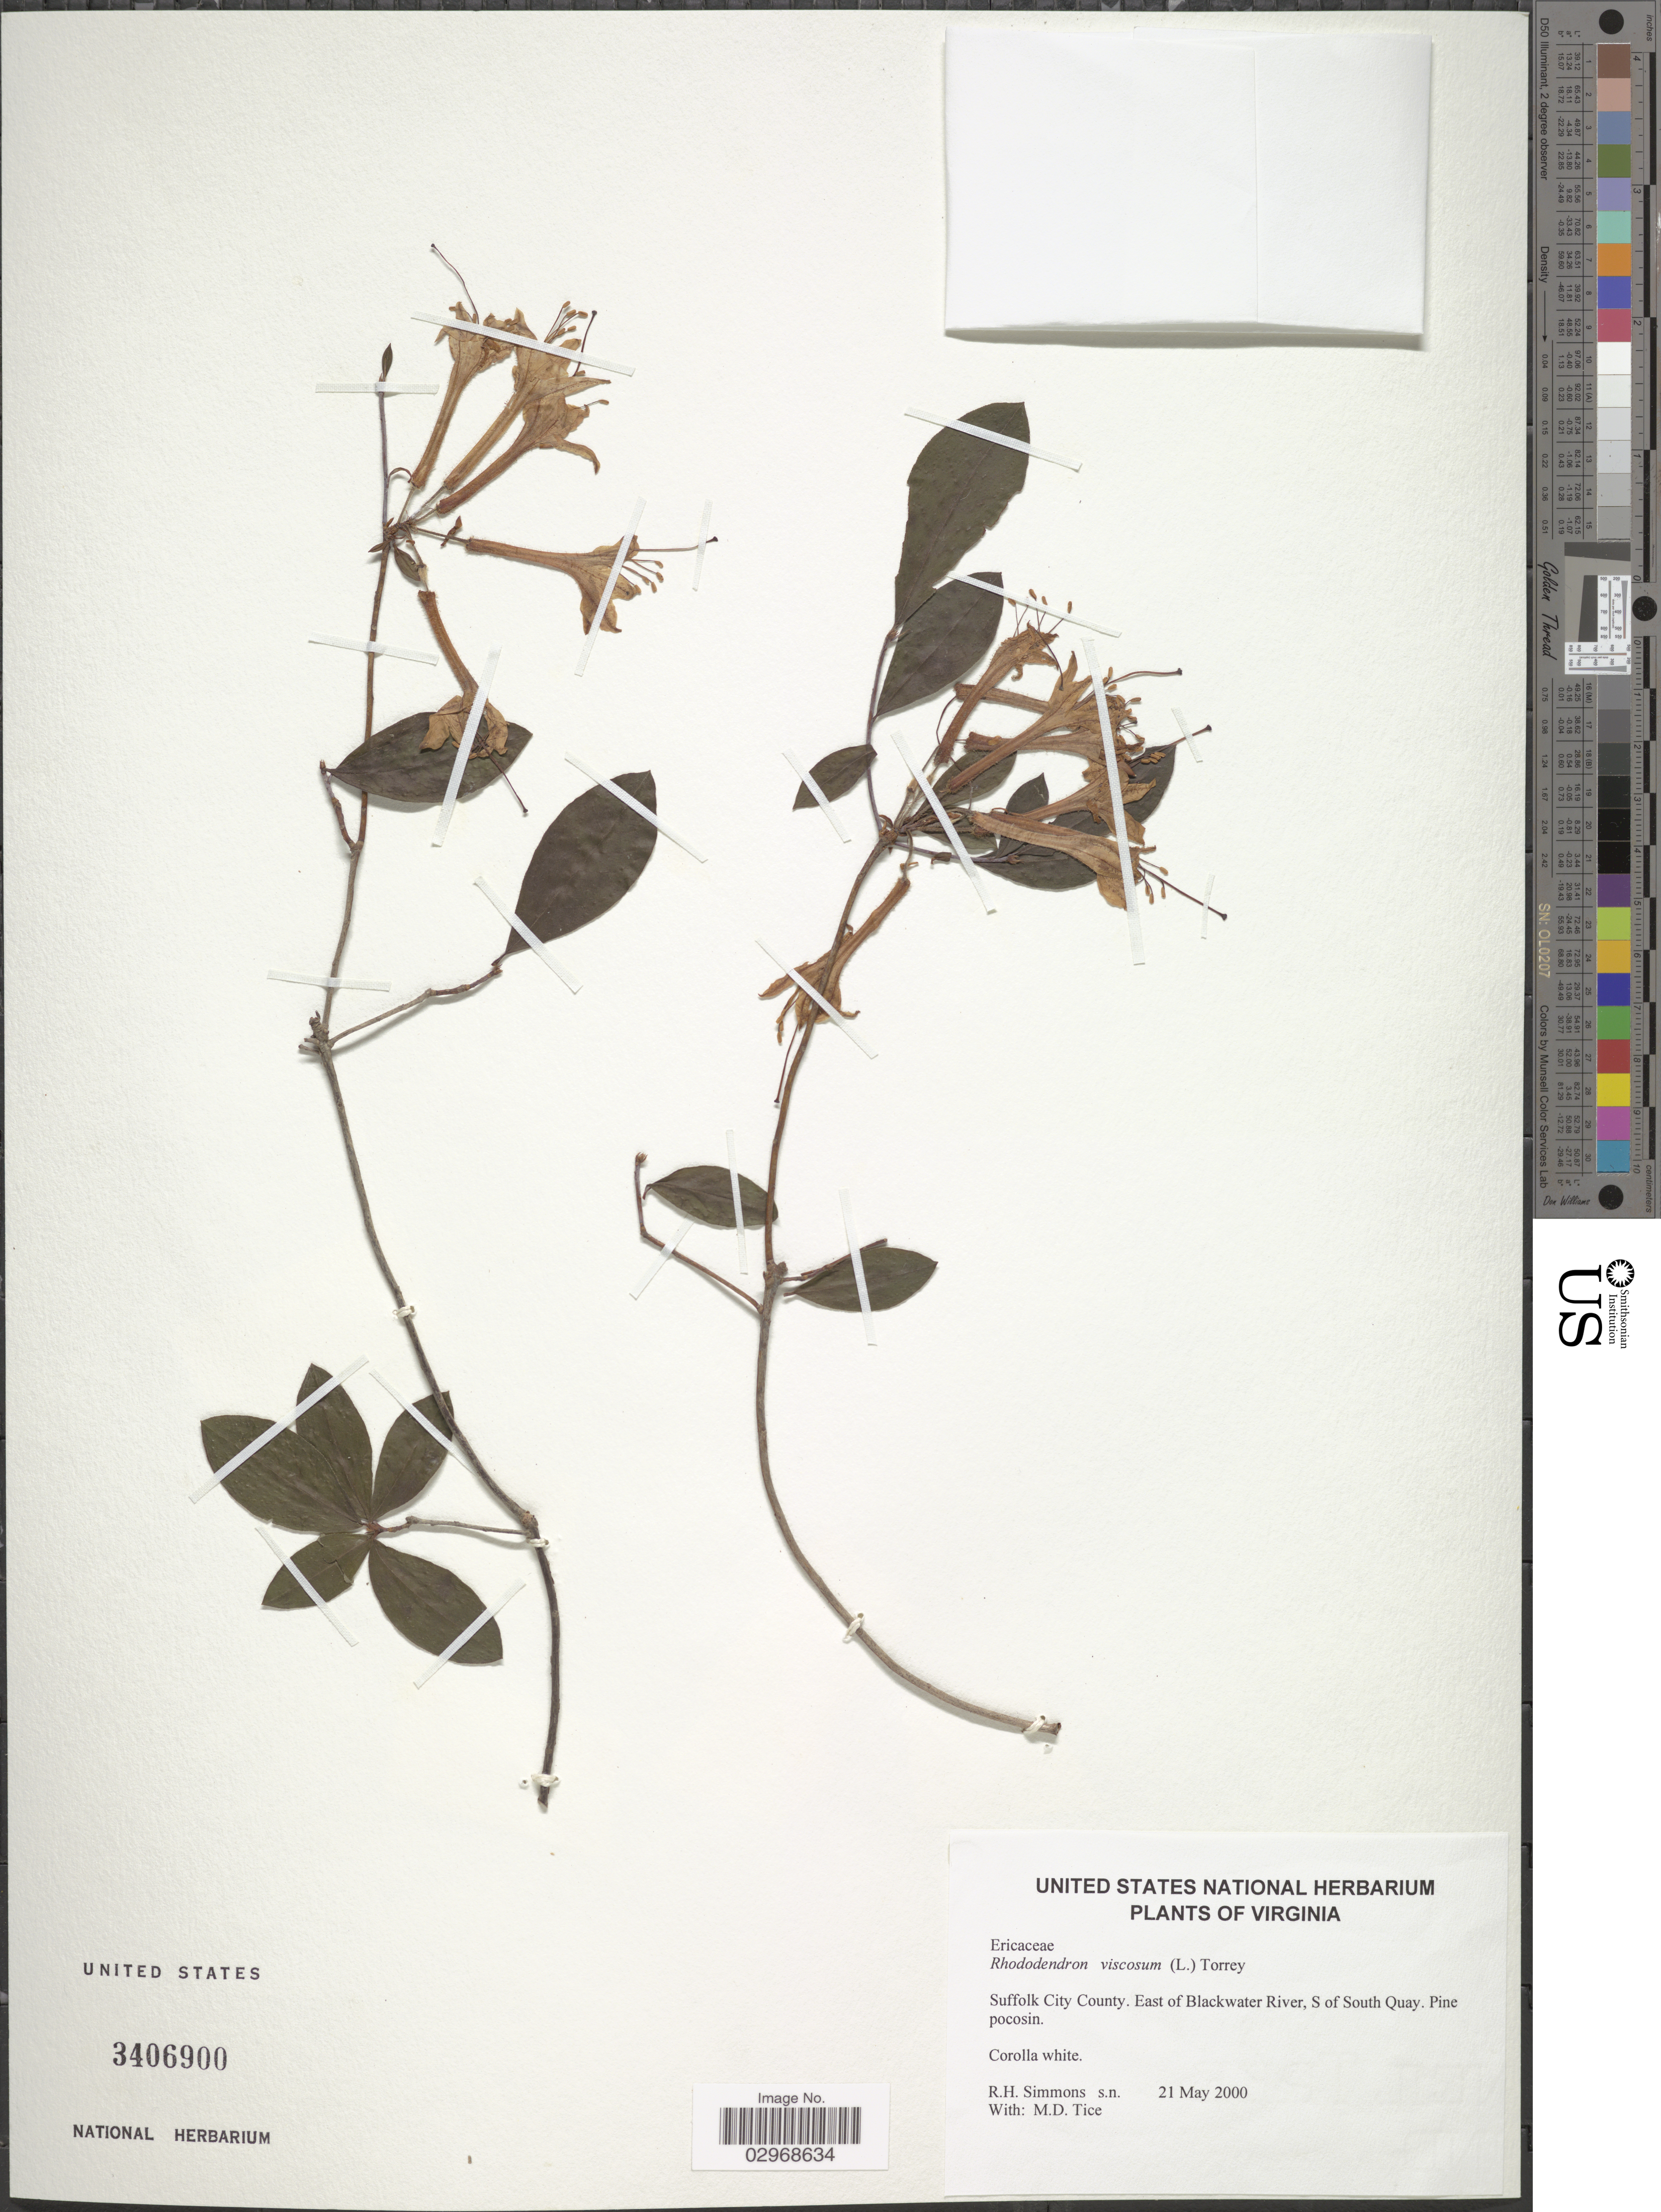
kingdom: Plantae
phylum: Tracheophyta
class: Magnoliopsida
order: Ericales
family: Ericaceae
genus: Rhododendron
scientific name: Rhododendron viscosum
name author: (L.) Torr.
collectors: R. H. Simmons & M. Tice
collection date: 2000-05-21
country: United States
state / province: Virginia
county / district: City of Suffolk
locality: Suffolk City County, East of Blackwater River, S of South Quay.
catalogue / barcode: US 3406900